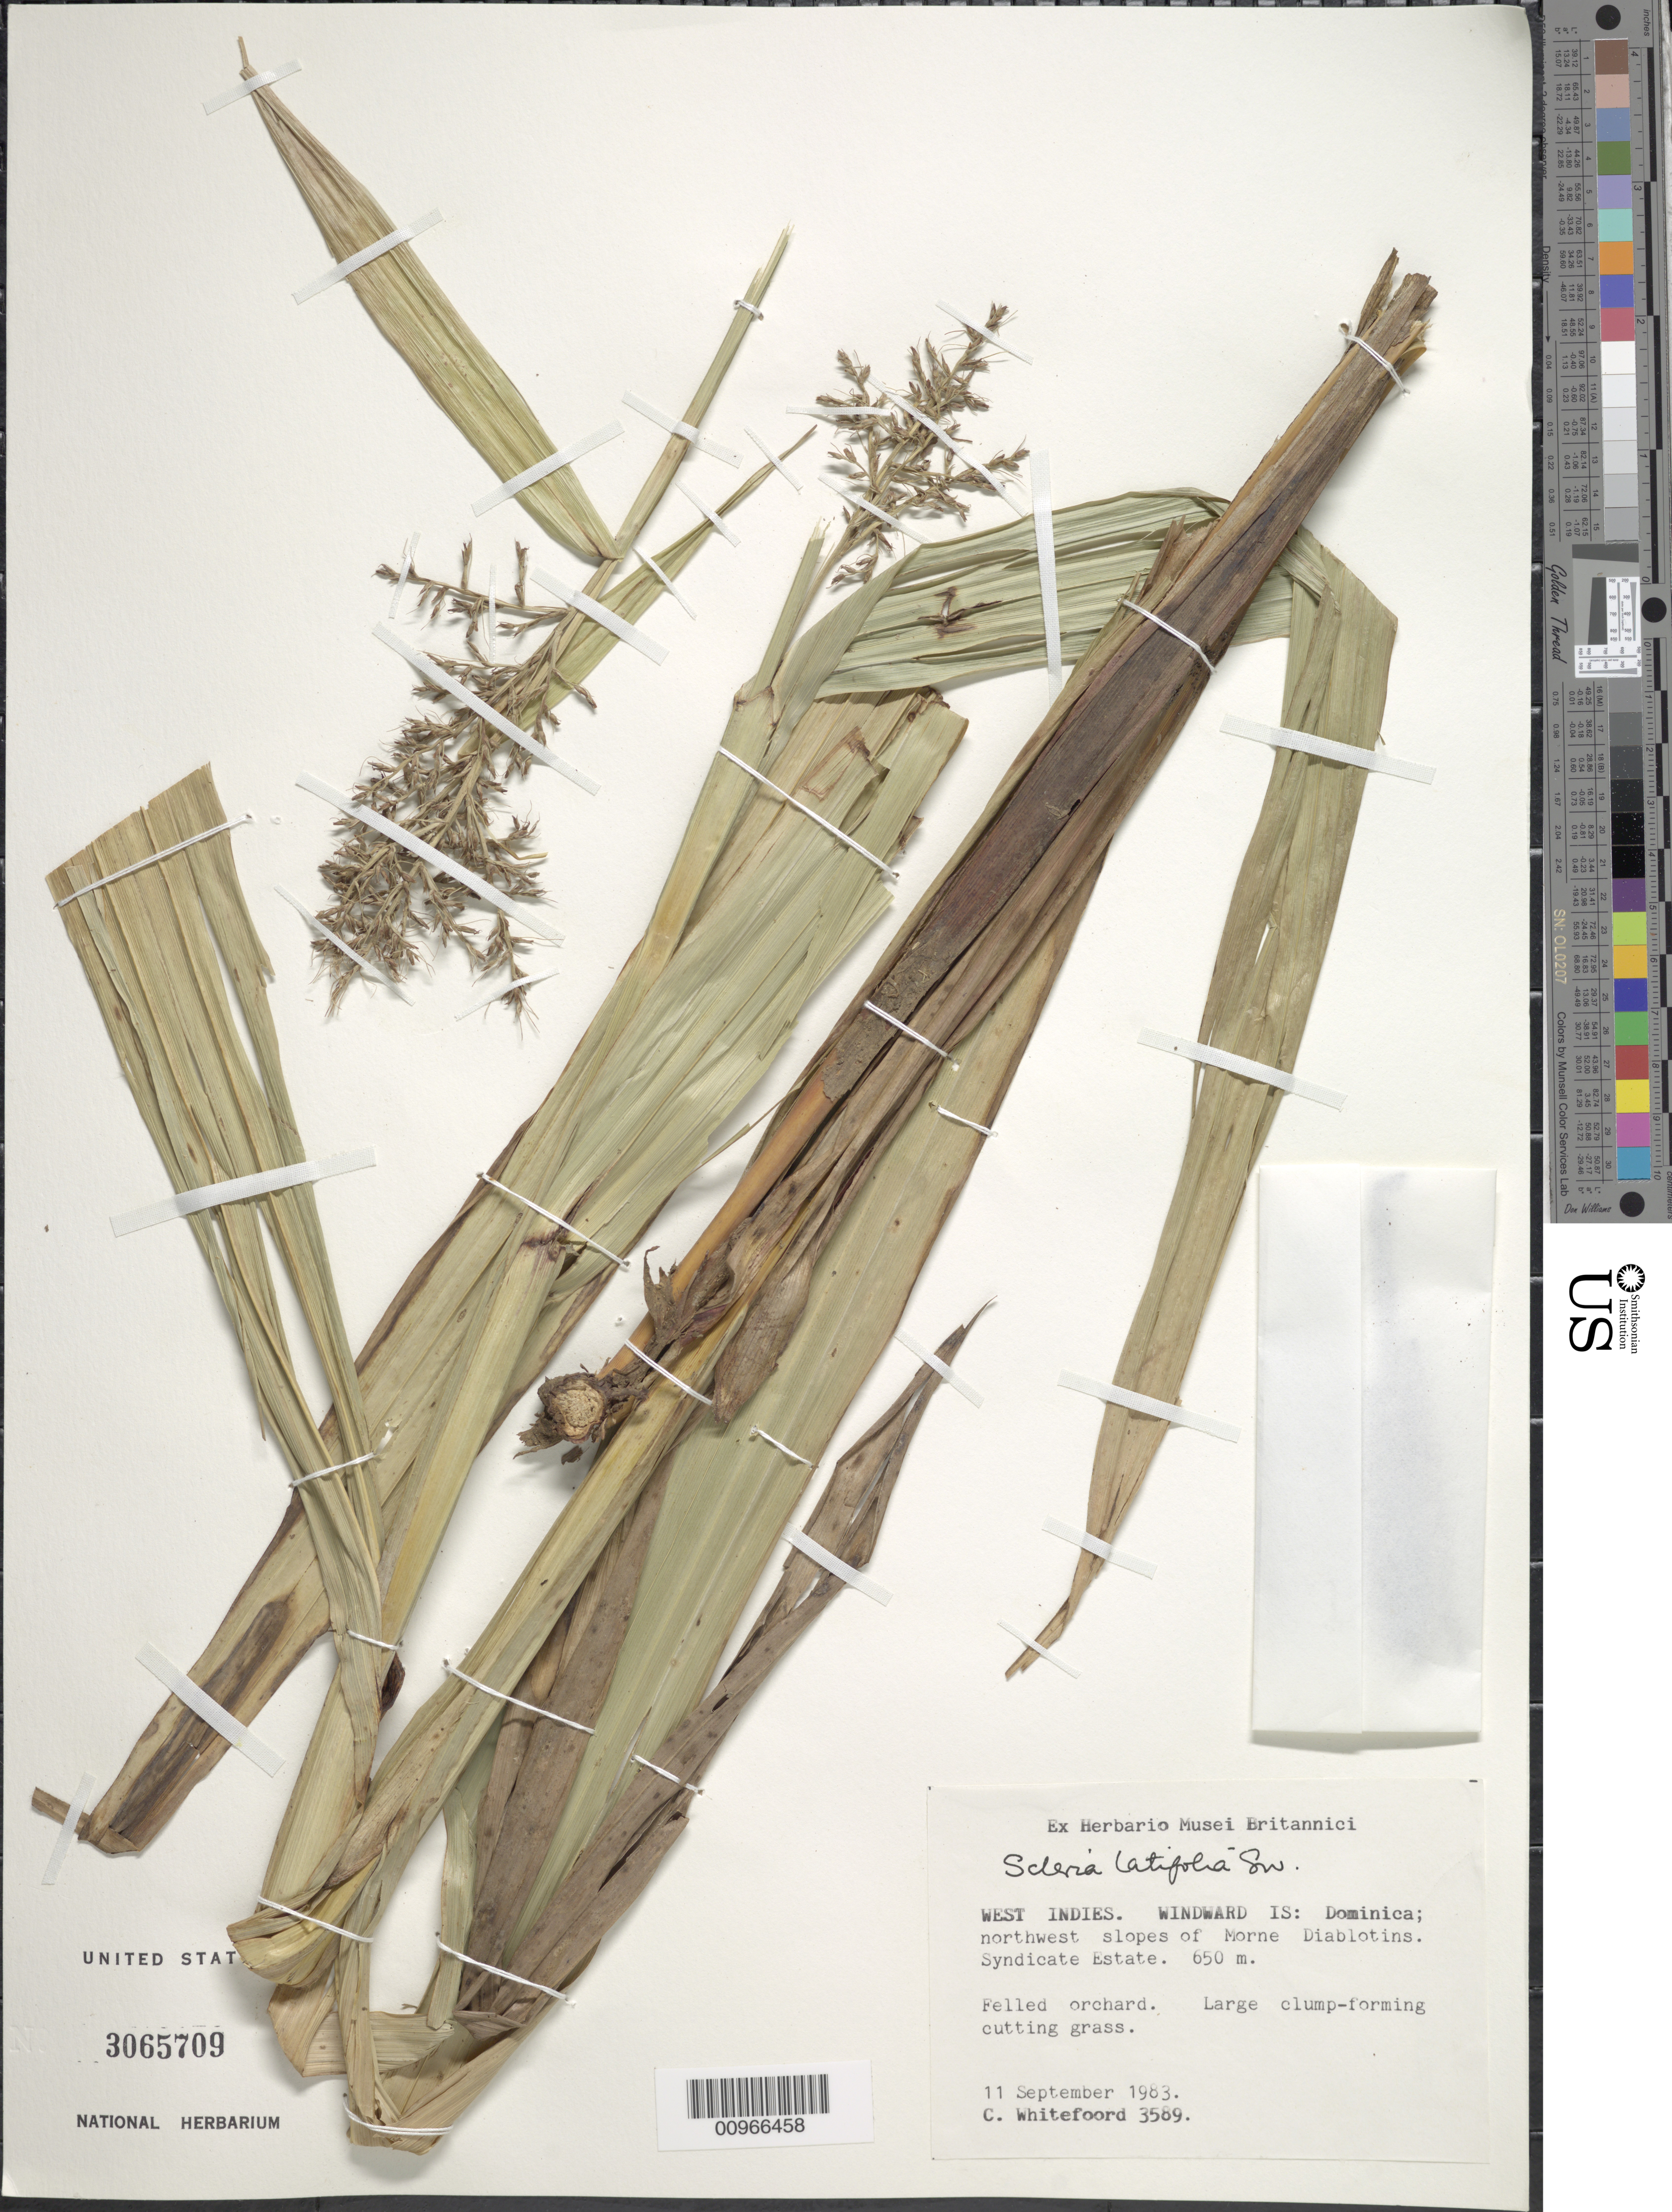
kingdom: Plantae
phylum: Tracheophyta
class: Liliopsida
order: Poales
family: Cyperaceae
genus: Scleria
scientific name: Scleria latifolia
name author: Sw.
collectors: C. Whitefoord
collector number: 3589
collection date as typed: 11 Sep 1983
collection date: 1983-09-11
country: Dominica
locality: Northwest slopes of Morne Diablotins, Syndicate Estate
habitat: Felled orchard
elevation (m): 650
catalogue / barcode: US 3065709